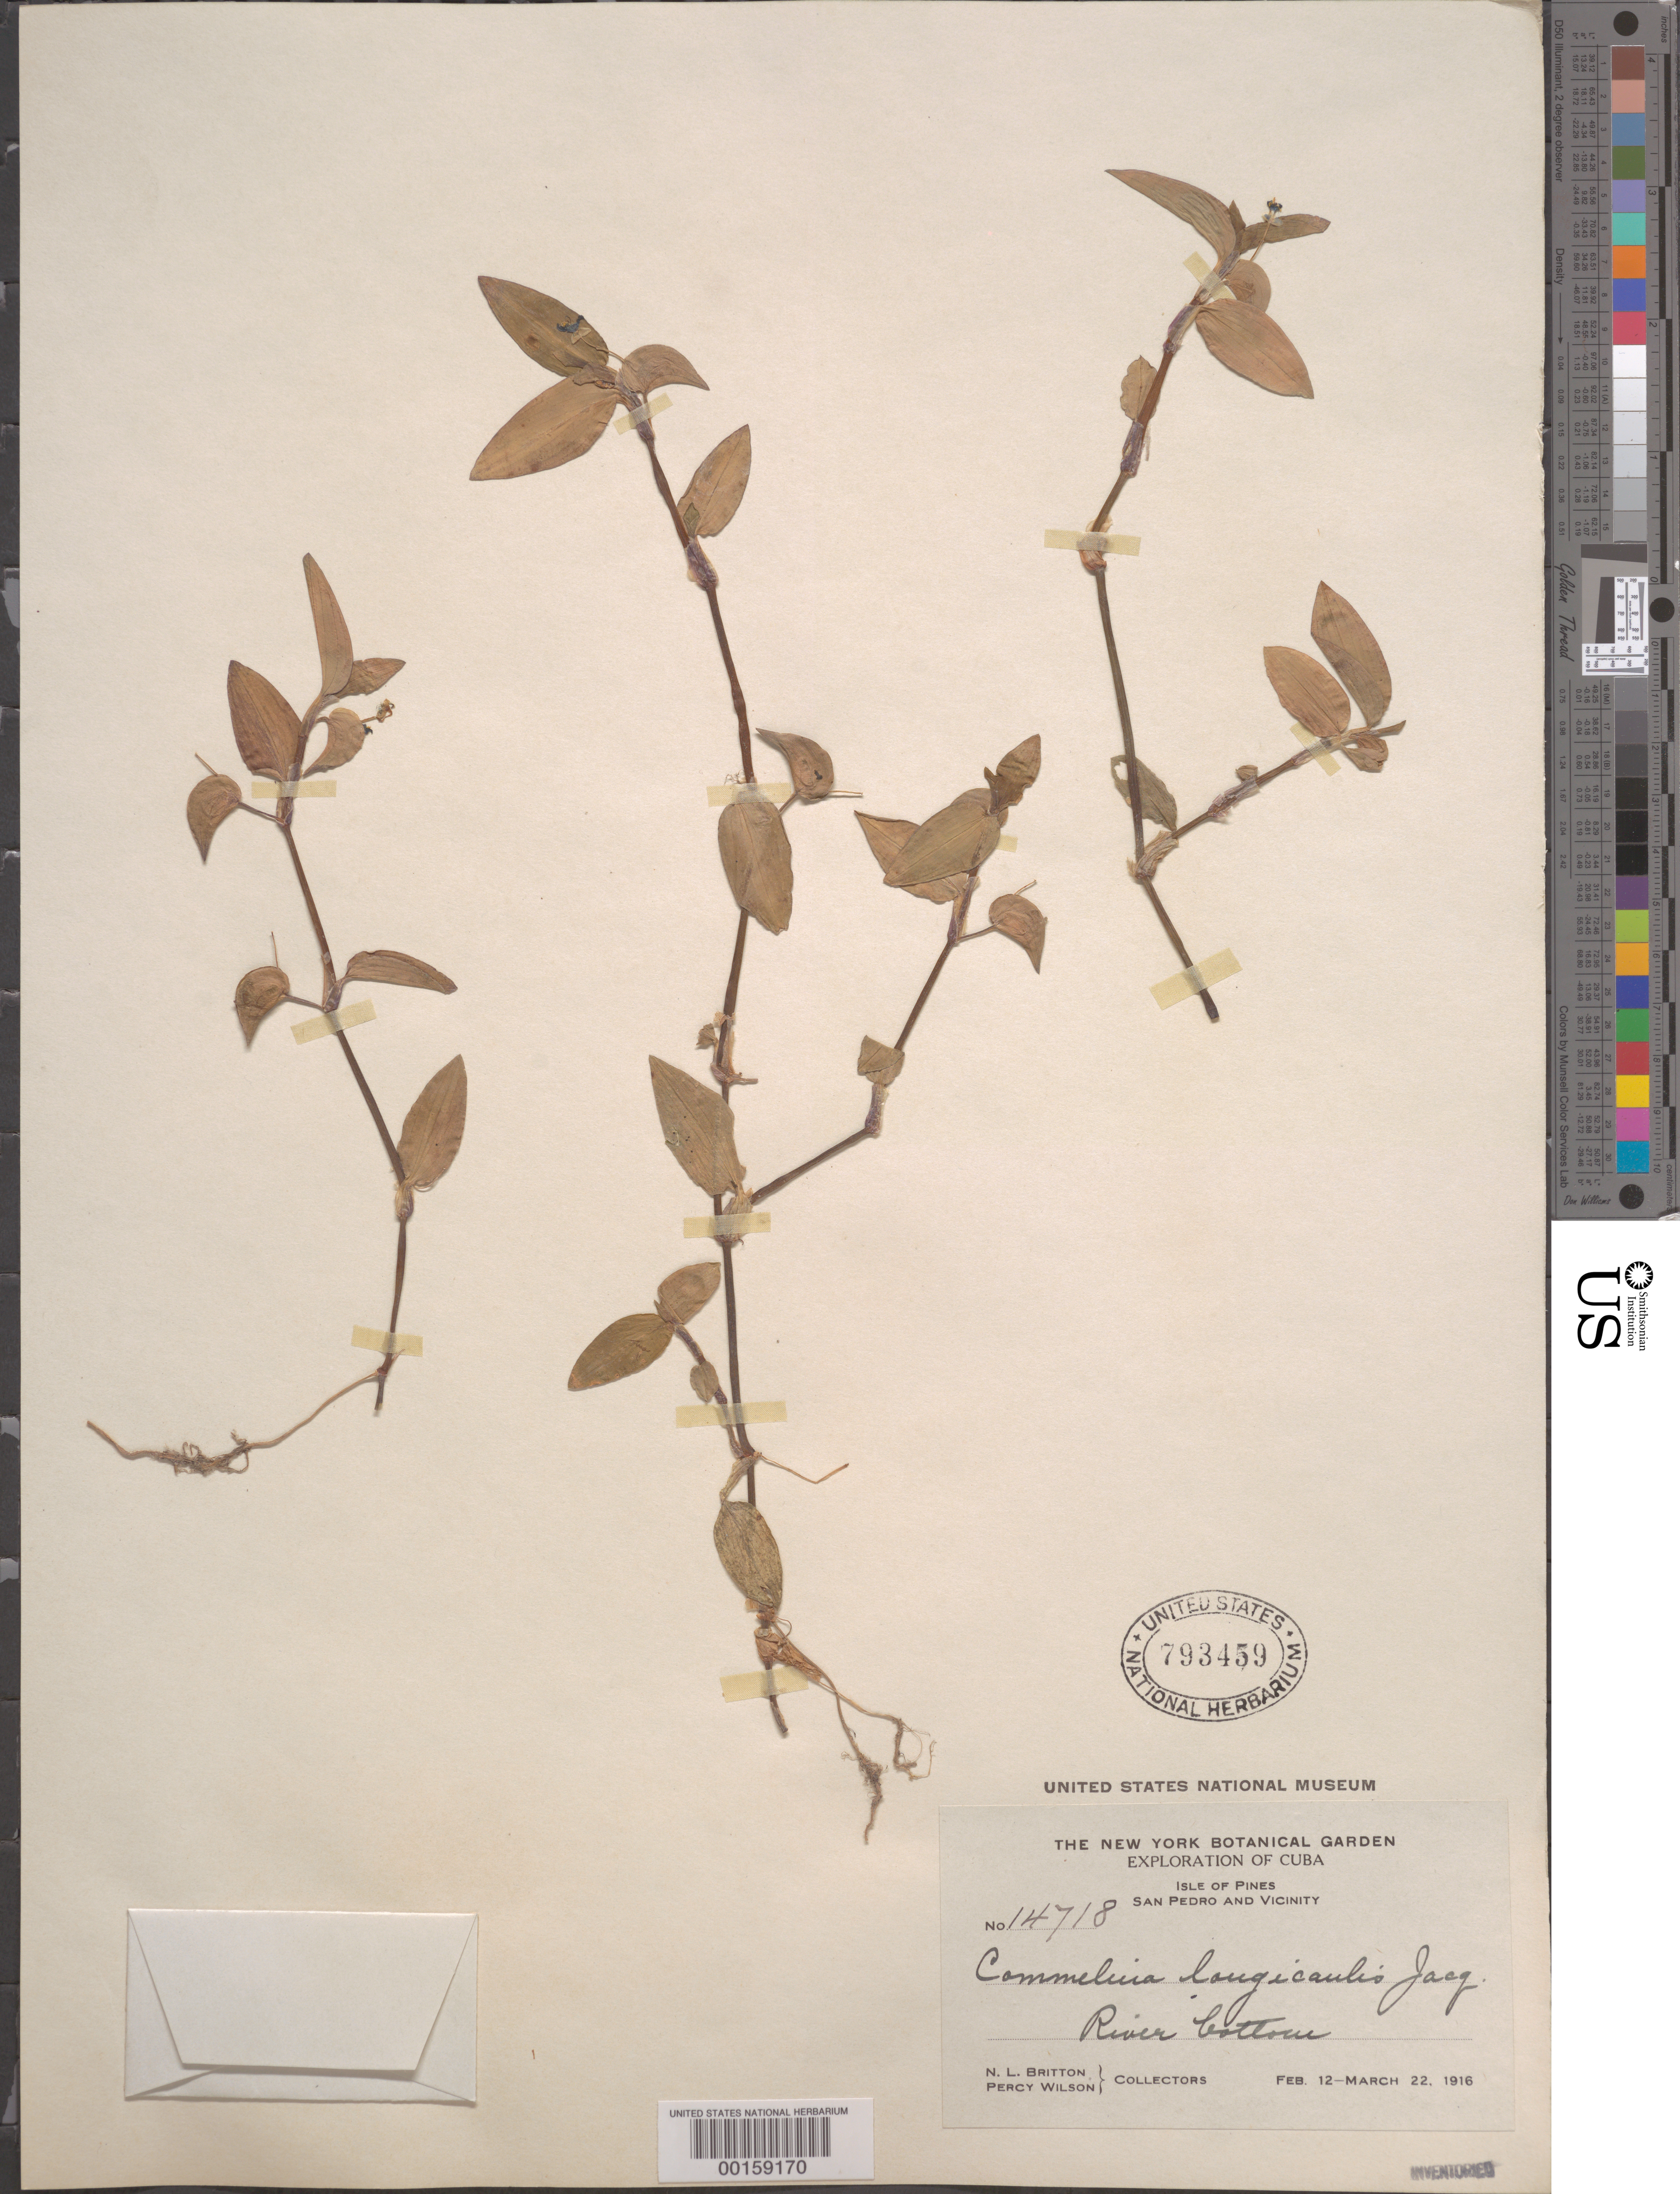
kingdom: Plantae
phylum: Tracheophyta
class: Liliopsida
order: Commelinales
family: Commelinaceae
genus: Commelina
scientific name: Commelina diffusa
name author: Burm. f.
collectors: N. Britton & P. Wilson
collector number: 14718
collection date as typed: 12 Feb 1916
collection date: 1916-02-12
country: Cuba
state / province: Isla de La Juventud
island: Isla de La Juventud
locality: San pedro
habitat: River bottom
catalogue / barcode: US 793459